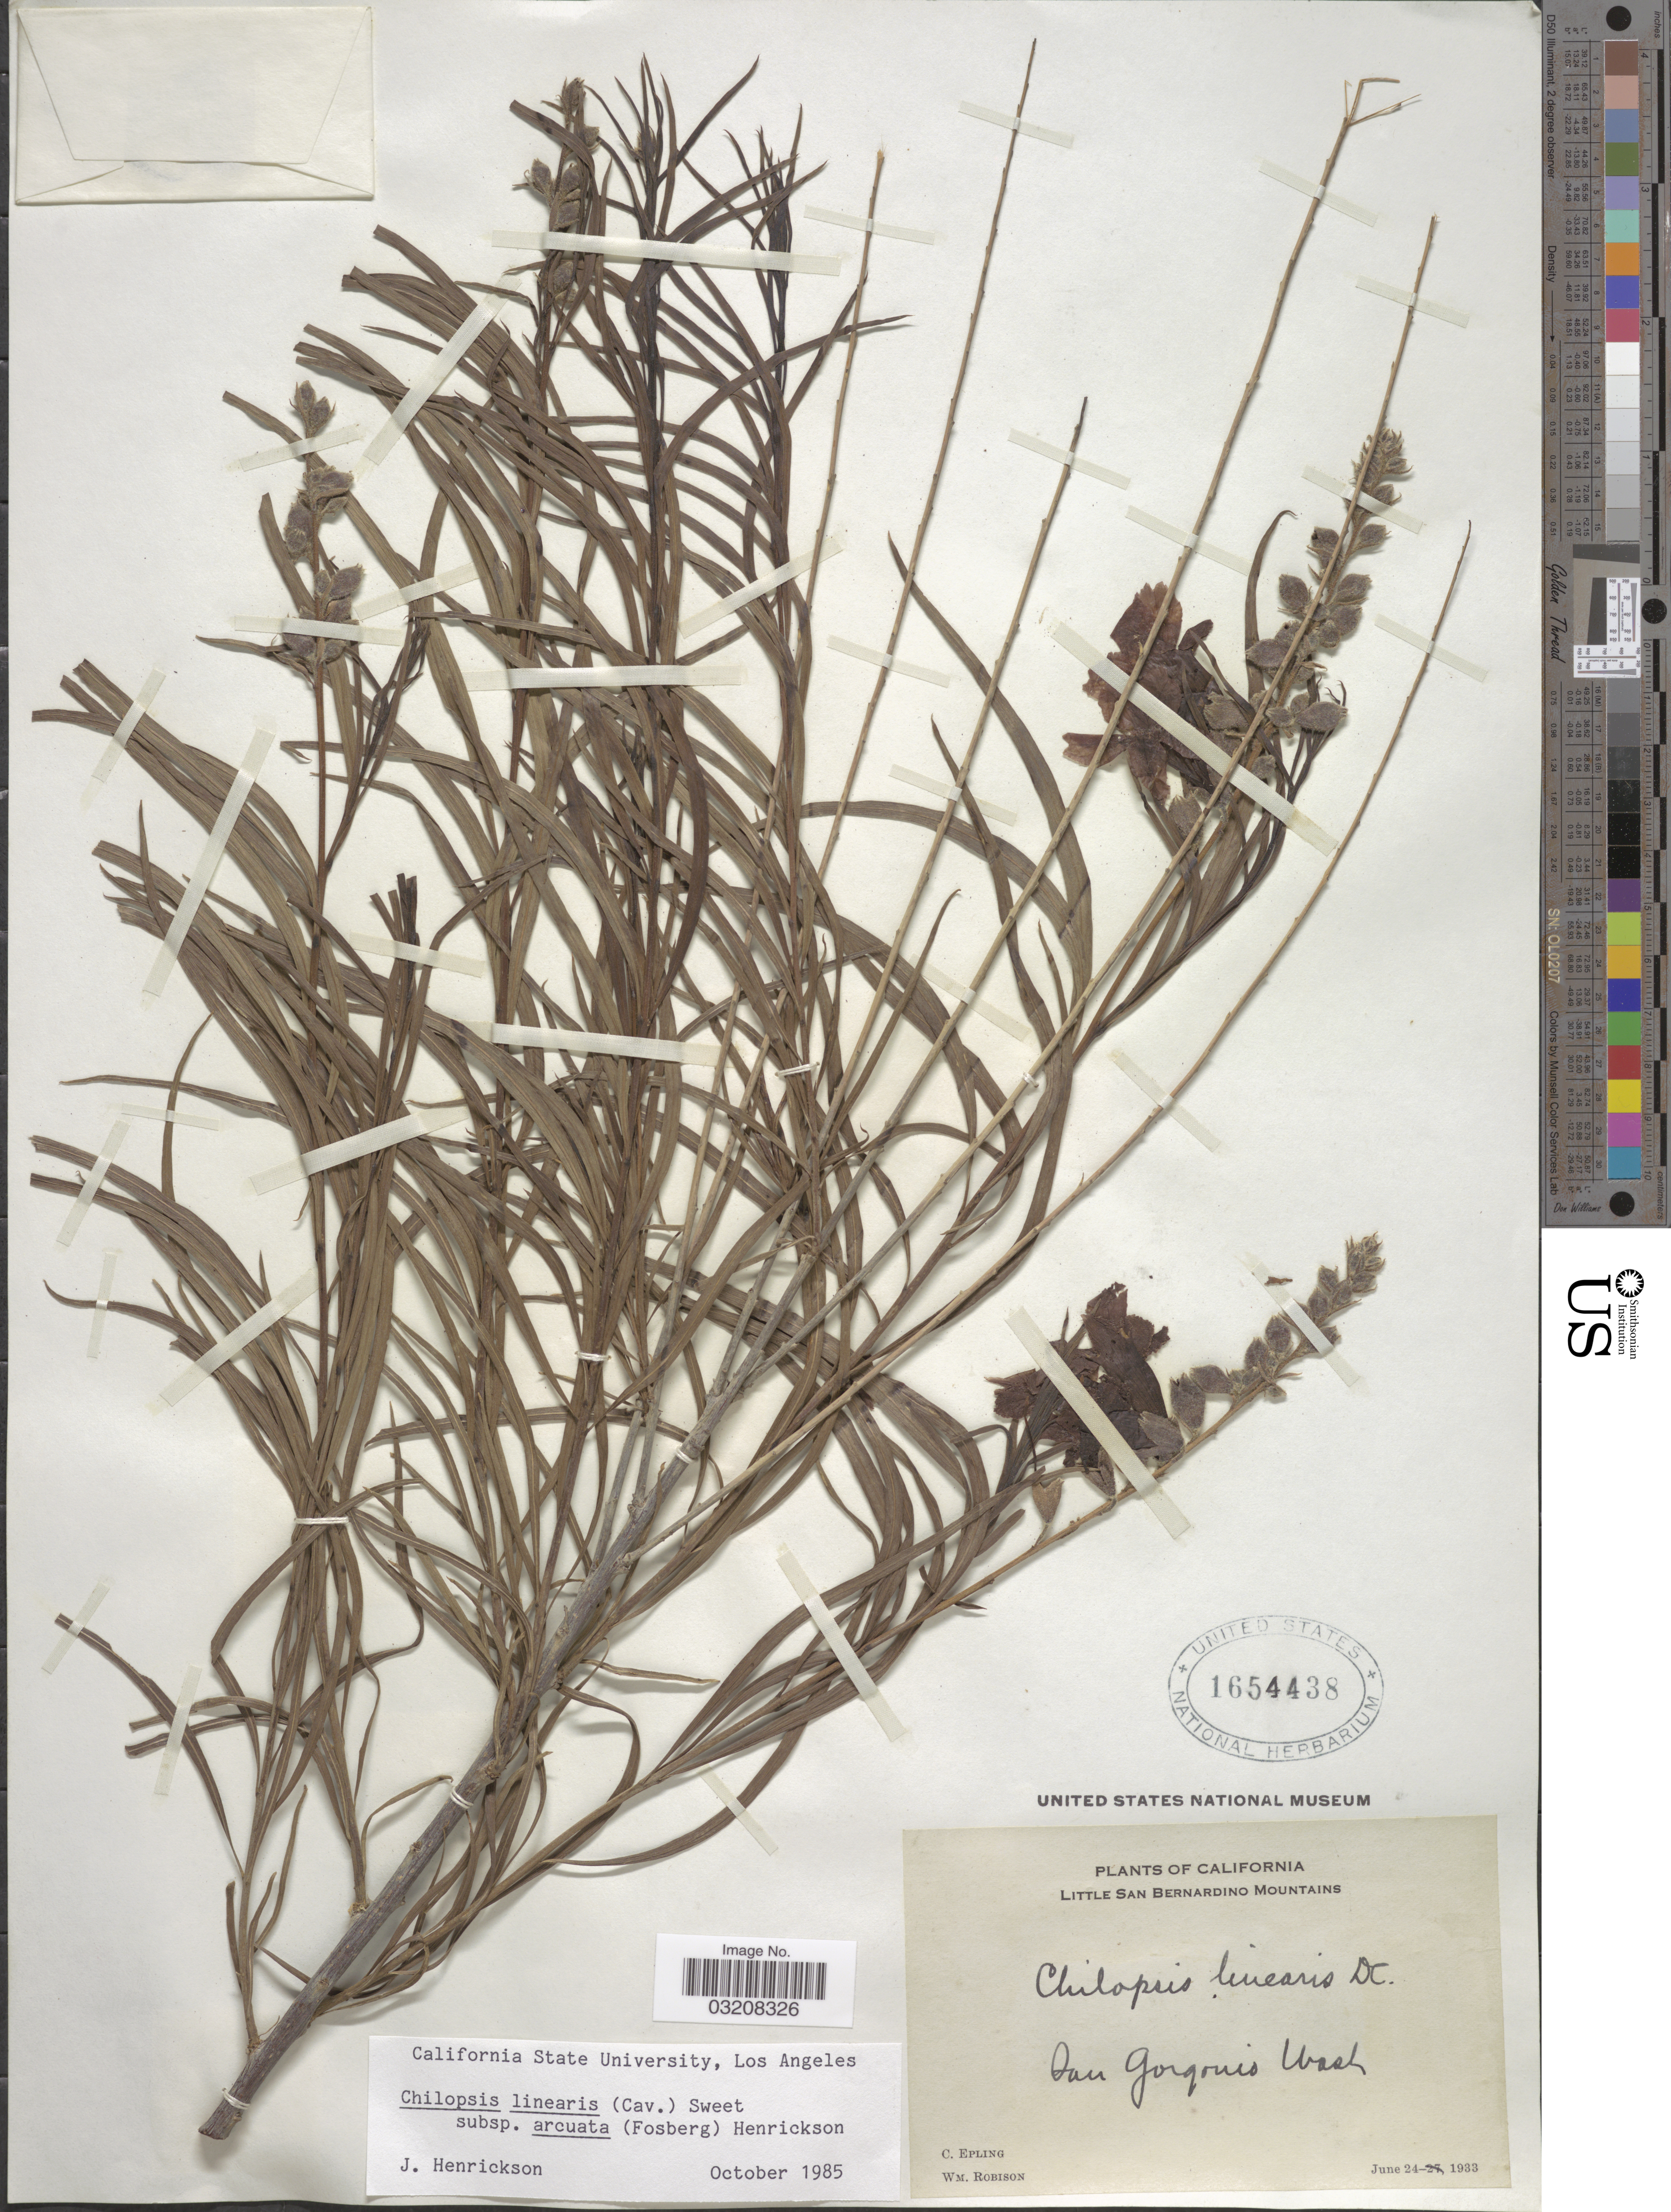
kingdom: Plantae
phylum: Tracheophyta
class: Magnoliopsida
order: Lamiales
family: Bignoniaceae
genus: Chilopsis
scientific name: Chilopsis linearis subsp. arcuata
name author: (Fosberg) Henrickson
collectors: C. C. Epling & W. Robison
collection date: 1933-06-24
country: United States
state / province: California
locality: Little San Bernardino Mountains. San Gorgonio wash.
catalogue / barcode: US 1654438